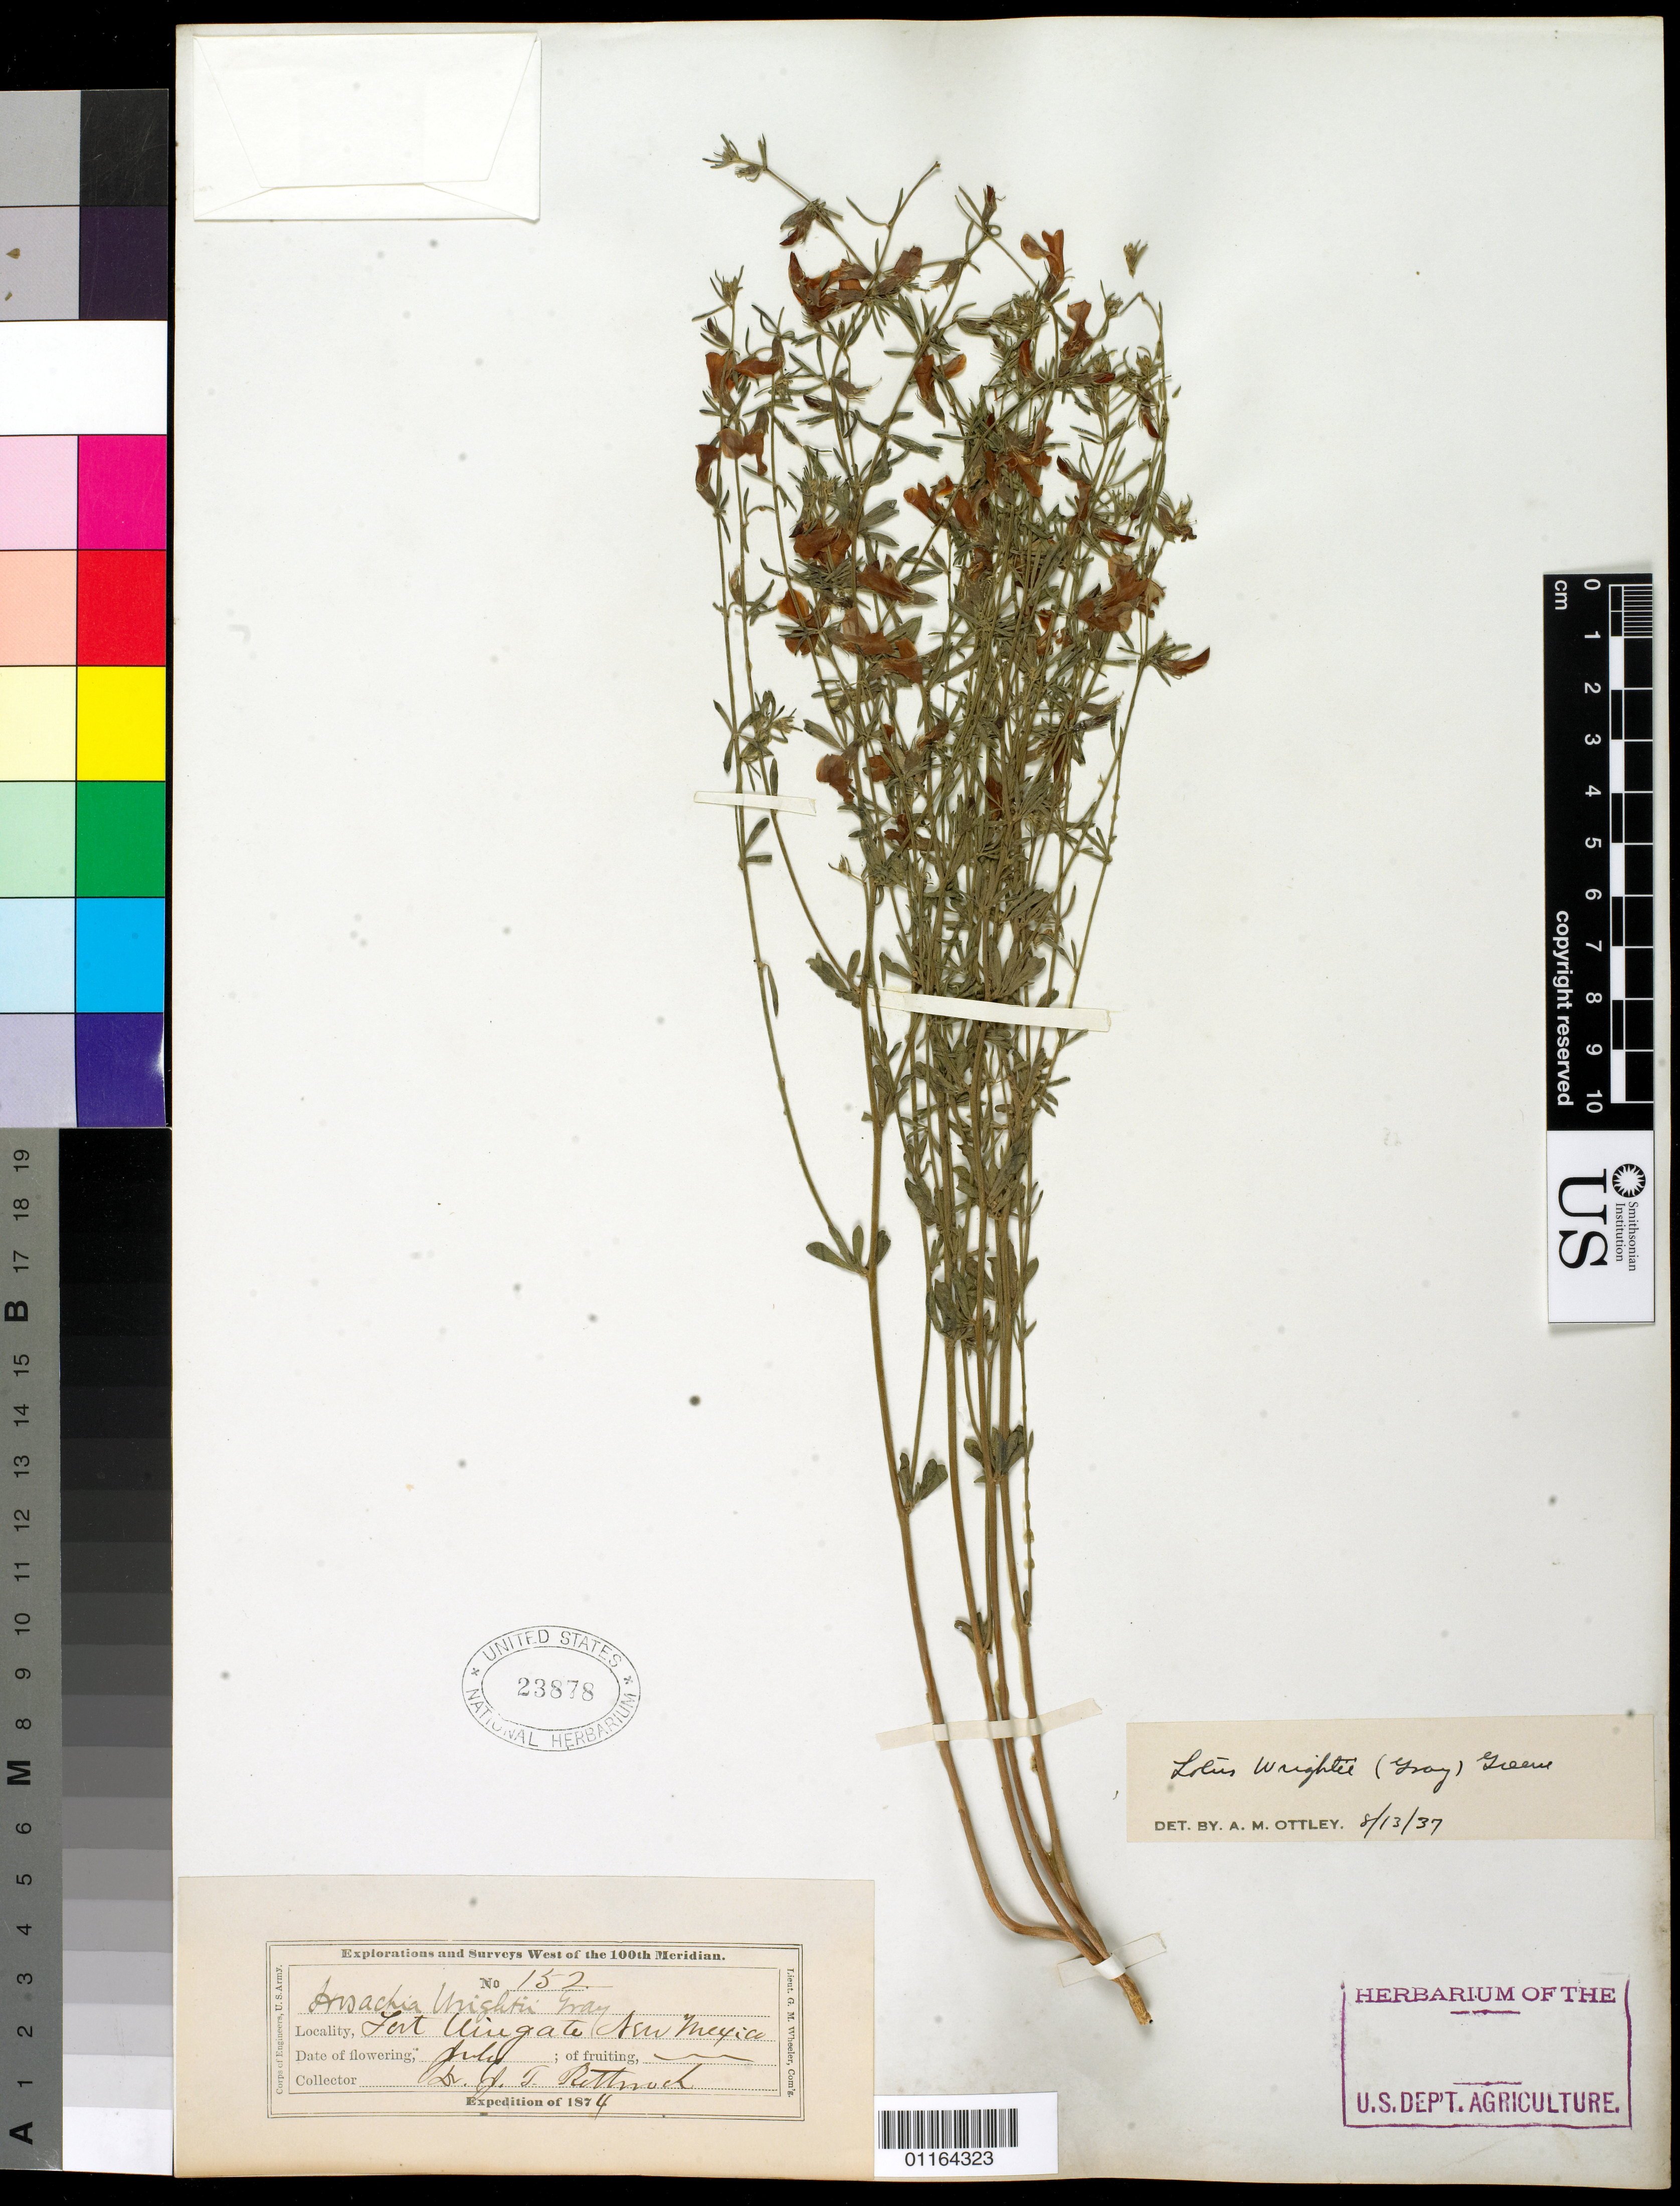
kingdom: Plantae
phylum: Tracheophyta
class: Magnoliopsida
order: Fabales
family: Fabaceae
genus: Ottleya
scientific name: Ottleya wrightii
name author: (A. Gray) D.D. Sokoloff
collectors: J. T. Rothrock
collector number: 152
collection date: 1874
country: United States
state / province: New Mexico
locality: Fort Wingate.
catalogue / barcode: US 23878